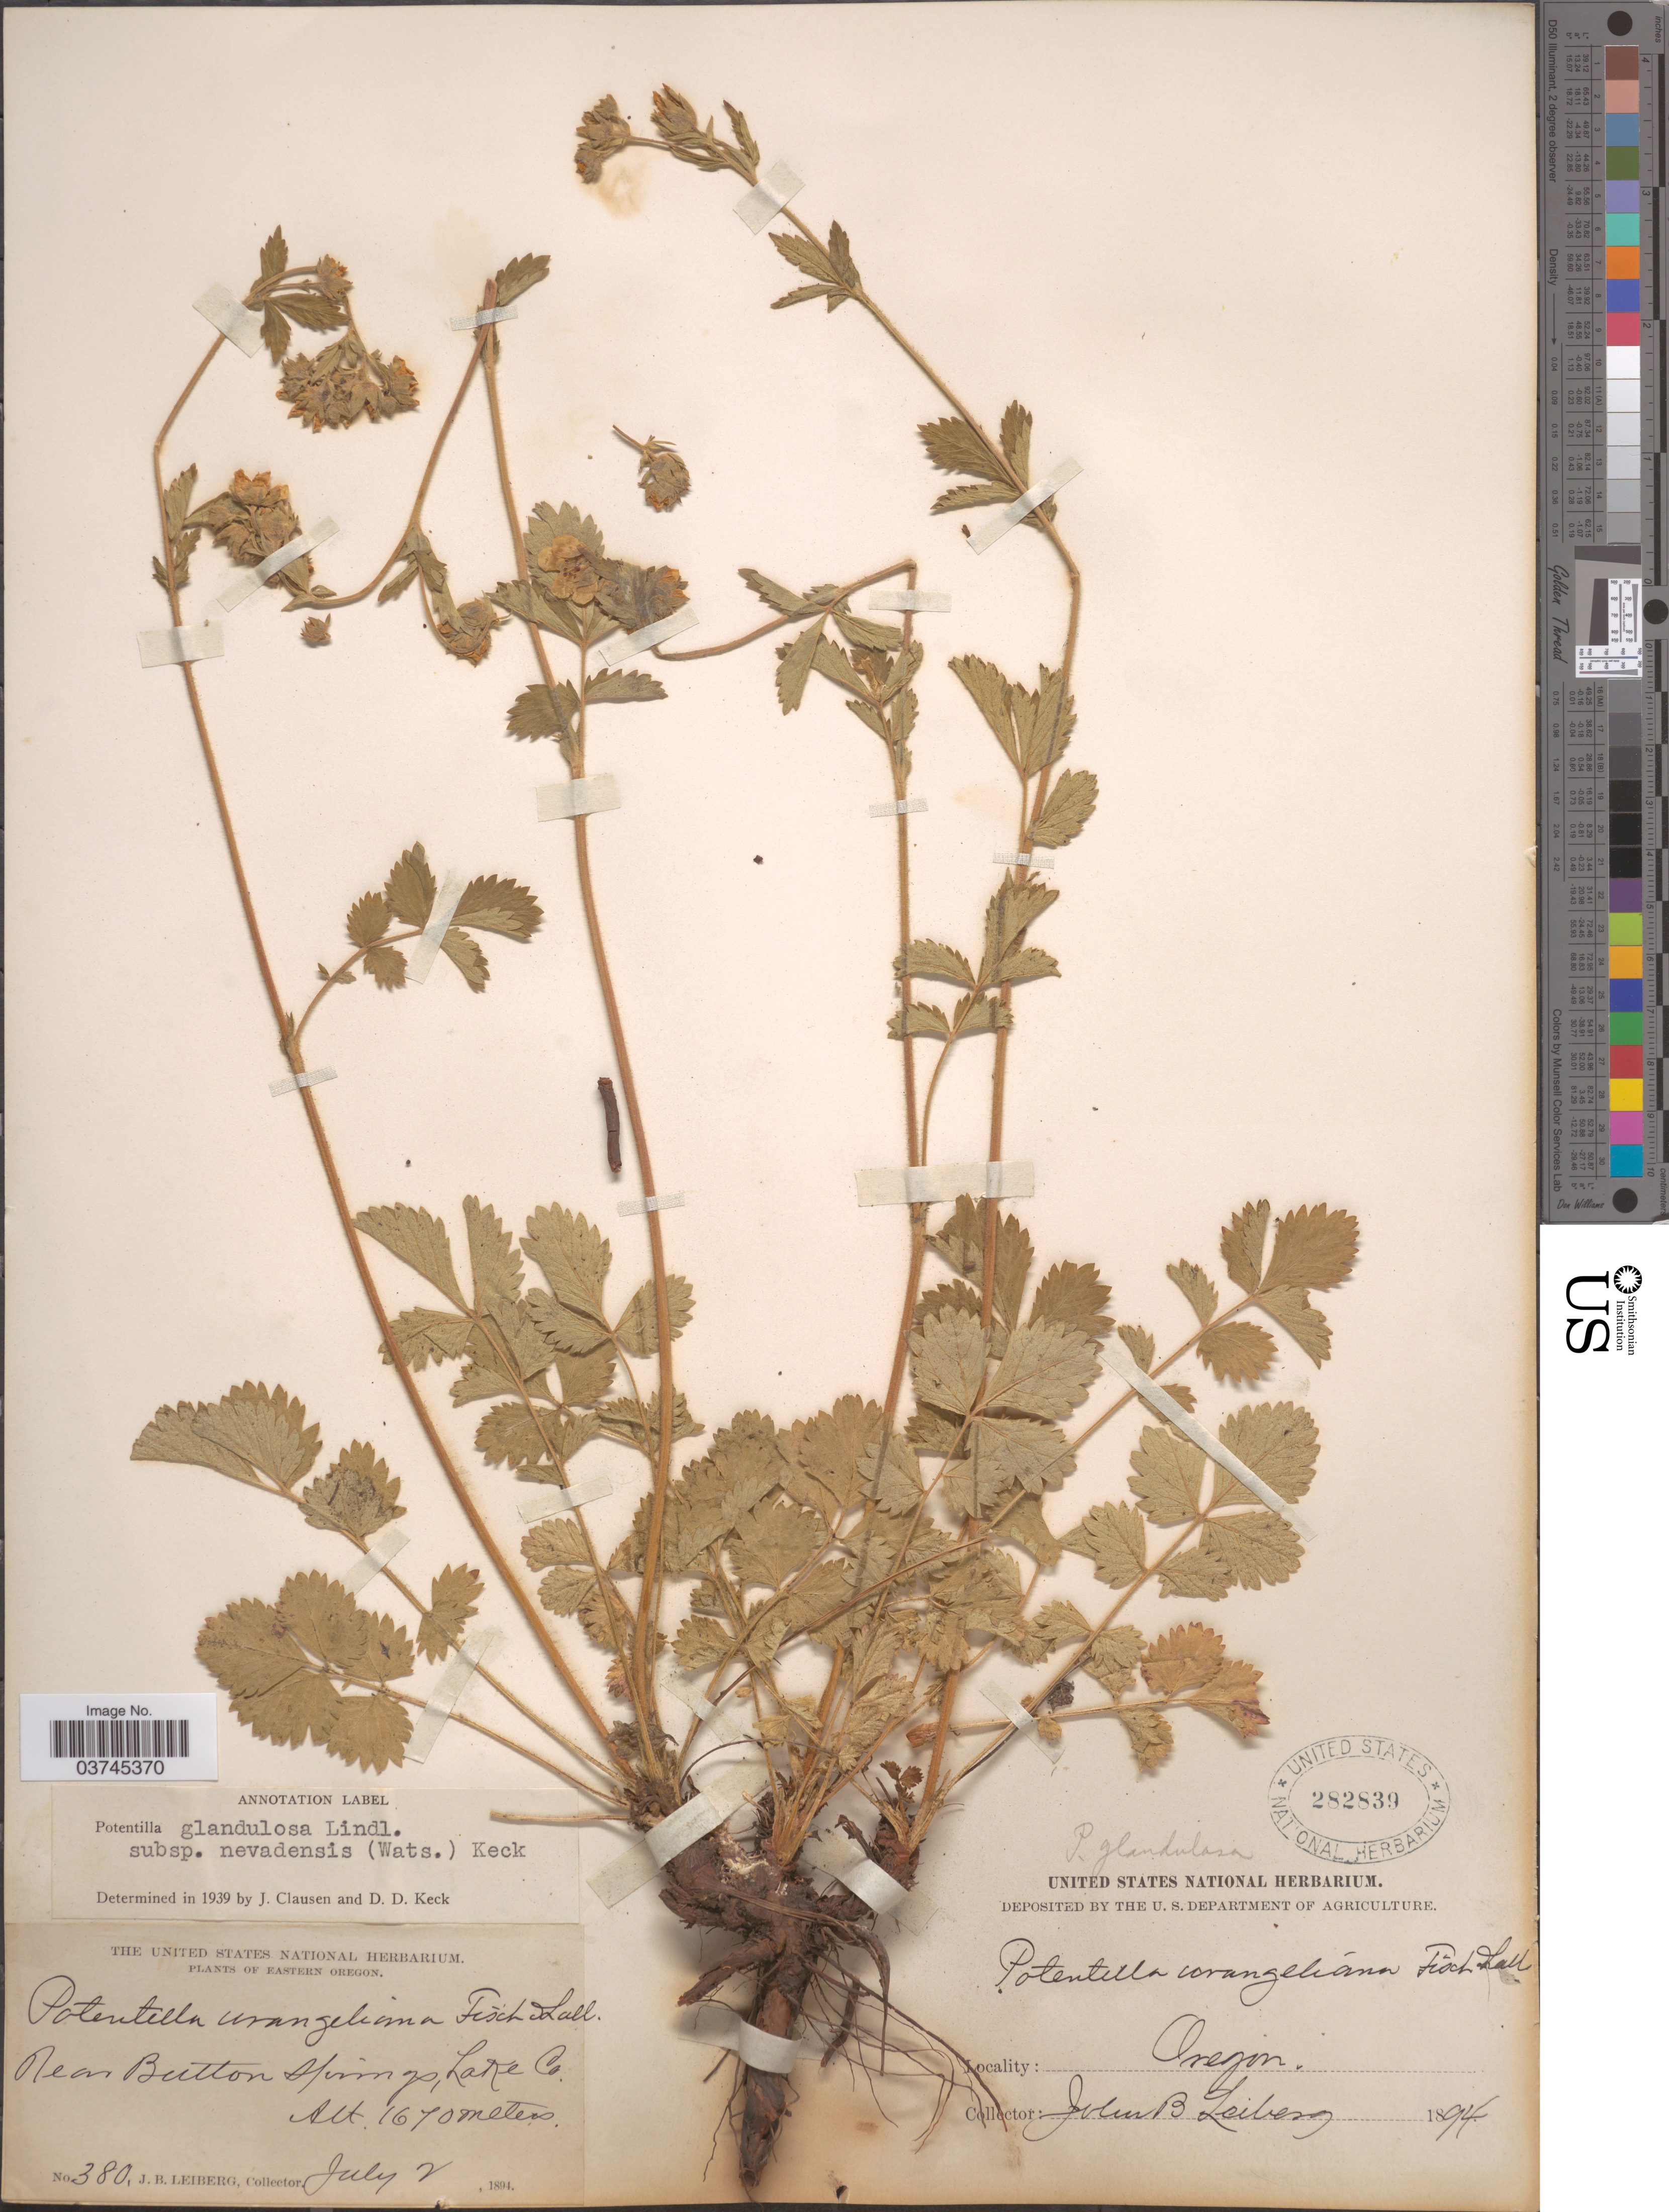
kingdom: Plantae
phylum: Tracheophyta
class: Magnoliopsida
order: Rosales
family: Rosaceae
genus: Drymocallis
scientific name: Drymocallis convallaria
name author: (Rydb.) Rydb.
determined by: Halse, R. R.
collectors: J. B. Leiberg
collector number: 380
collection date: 1894-07-02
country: United States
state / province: Oregon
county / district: Lake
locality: Eastern Oregon. Near Button Springs, Lake Co.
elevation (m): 1670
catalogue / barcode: US 282839